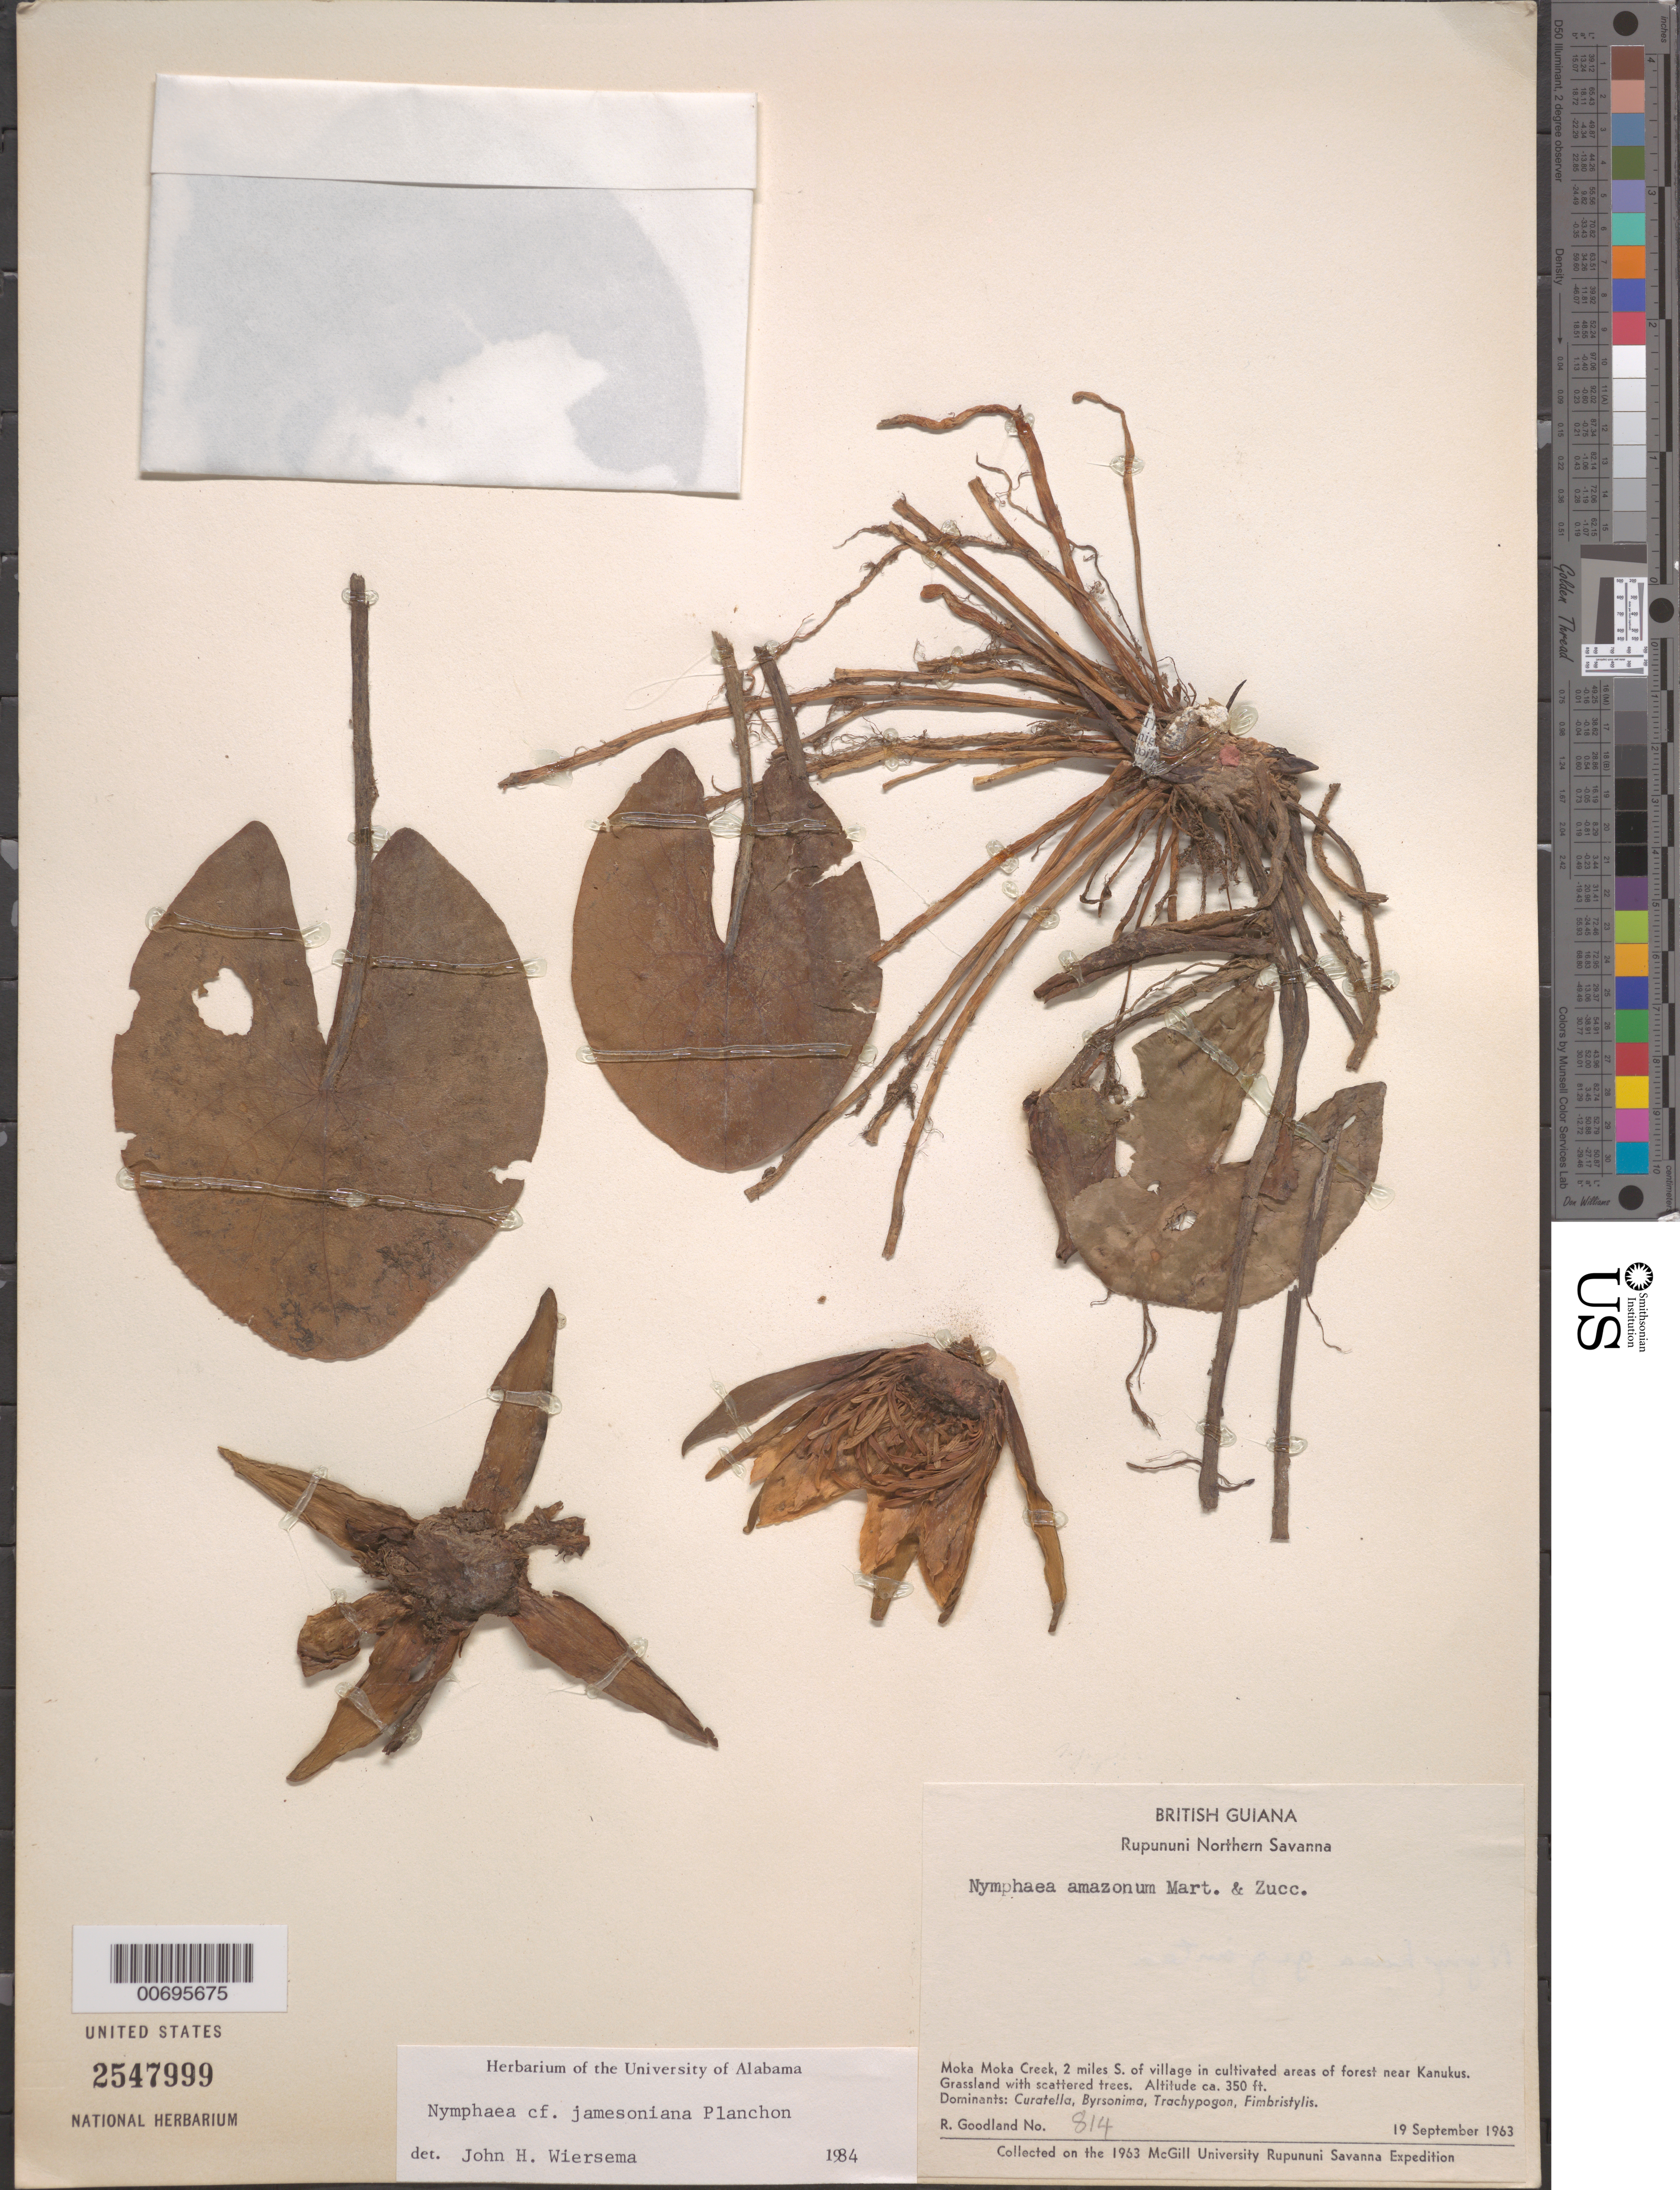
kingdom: Plantae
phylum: Tracheophyta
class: Magnoliopsida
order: Nymphaeales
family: Nymphaeaceae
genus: Nymphaea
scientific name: Nymphaea jamesoniana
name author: Planch.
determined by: Wiersema, John H.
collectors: R. Goodland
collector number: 814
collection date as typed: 19-Sep-63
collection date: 1963-09-19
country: Guyana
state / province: U. Takutu-U. Essequibo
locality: Rupununi Northern Savanna, Moka Moka Creek, 2 mi. S of village, near Kanukus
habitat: Grassland with scattered trees. Dominants: Curatella, Byrsonima, Trachypogon, Fimbristylis; in cultivated areas of forest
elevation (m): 107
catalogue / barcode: US 2547999